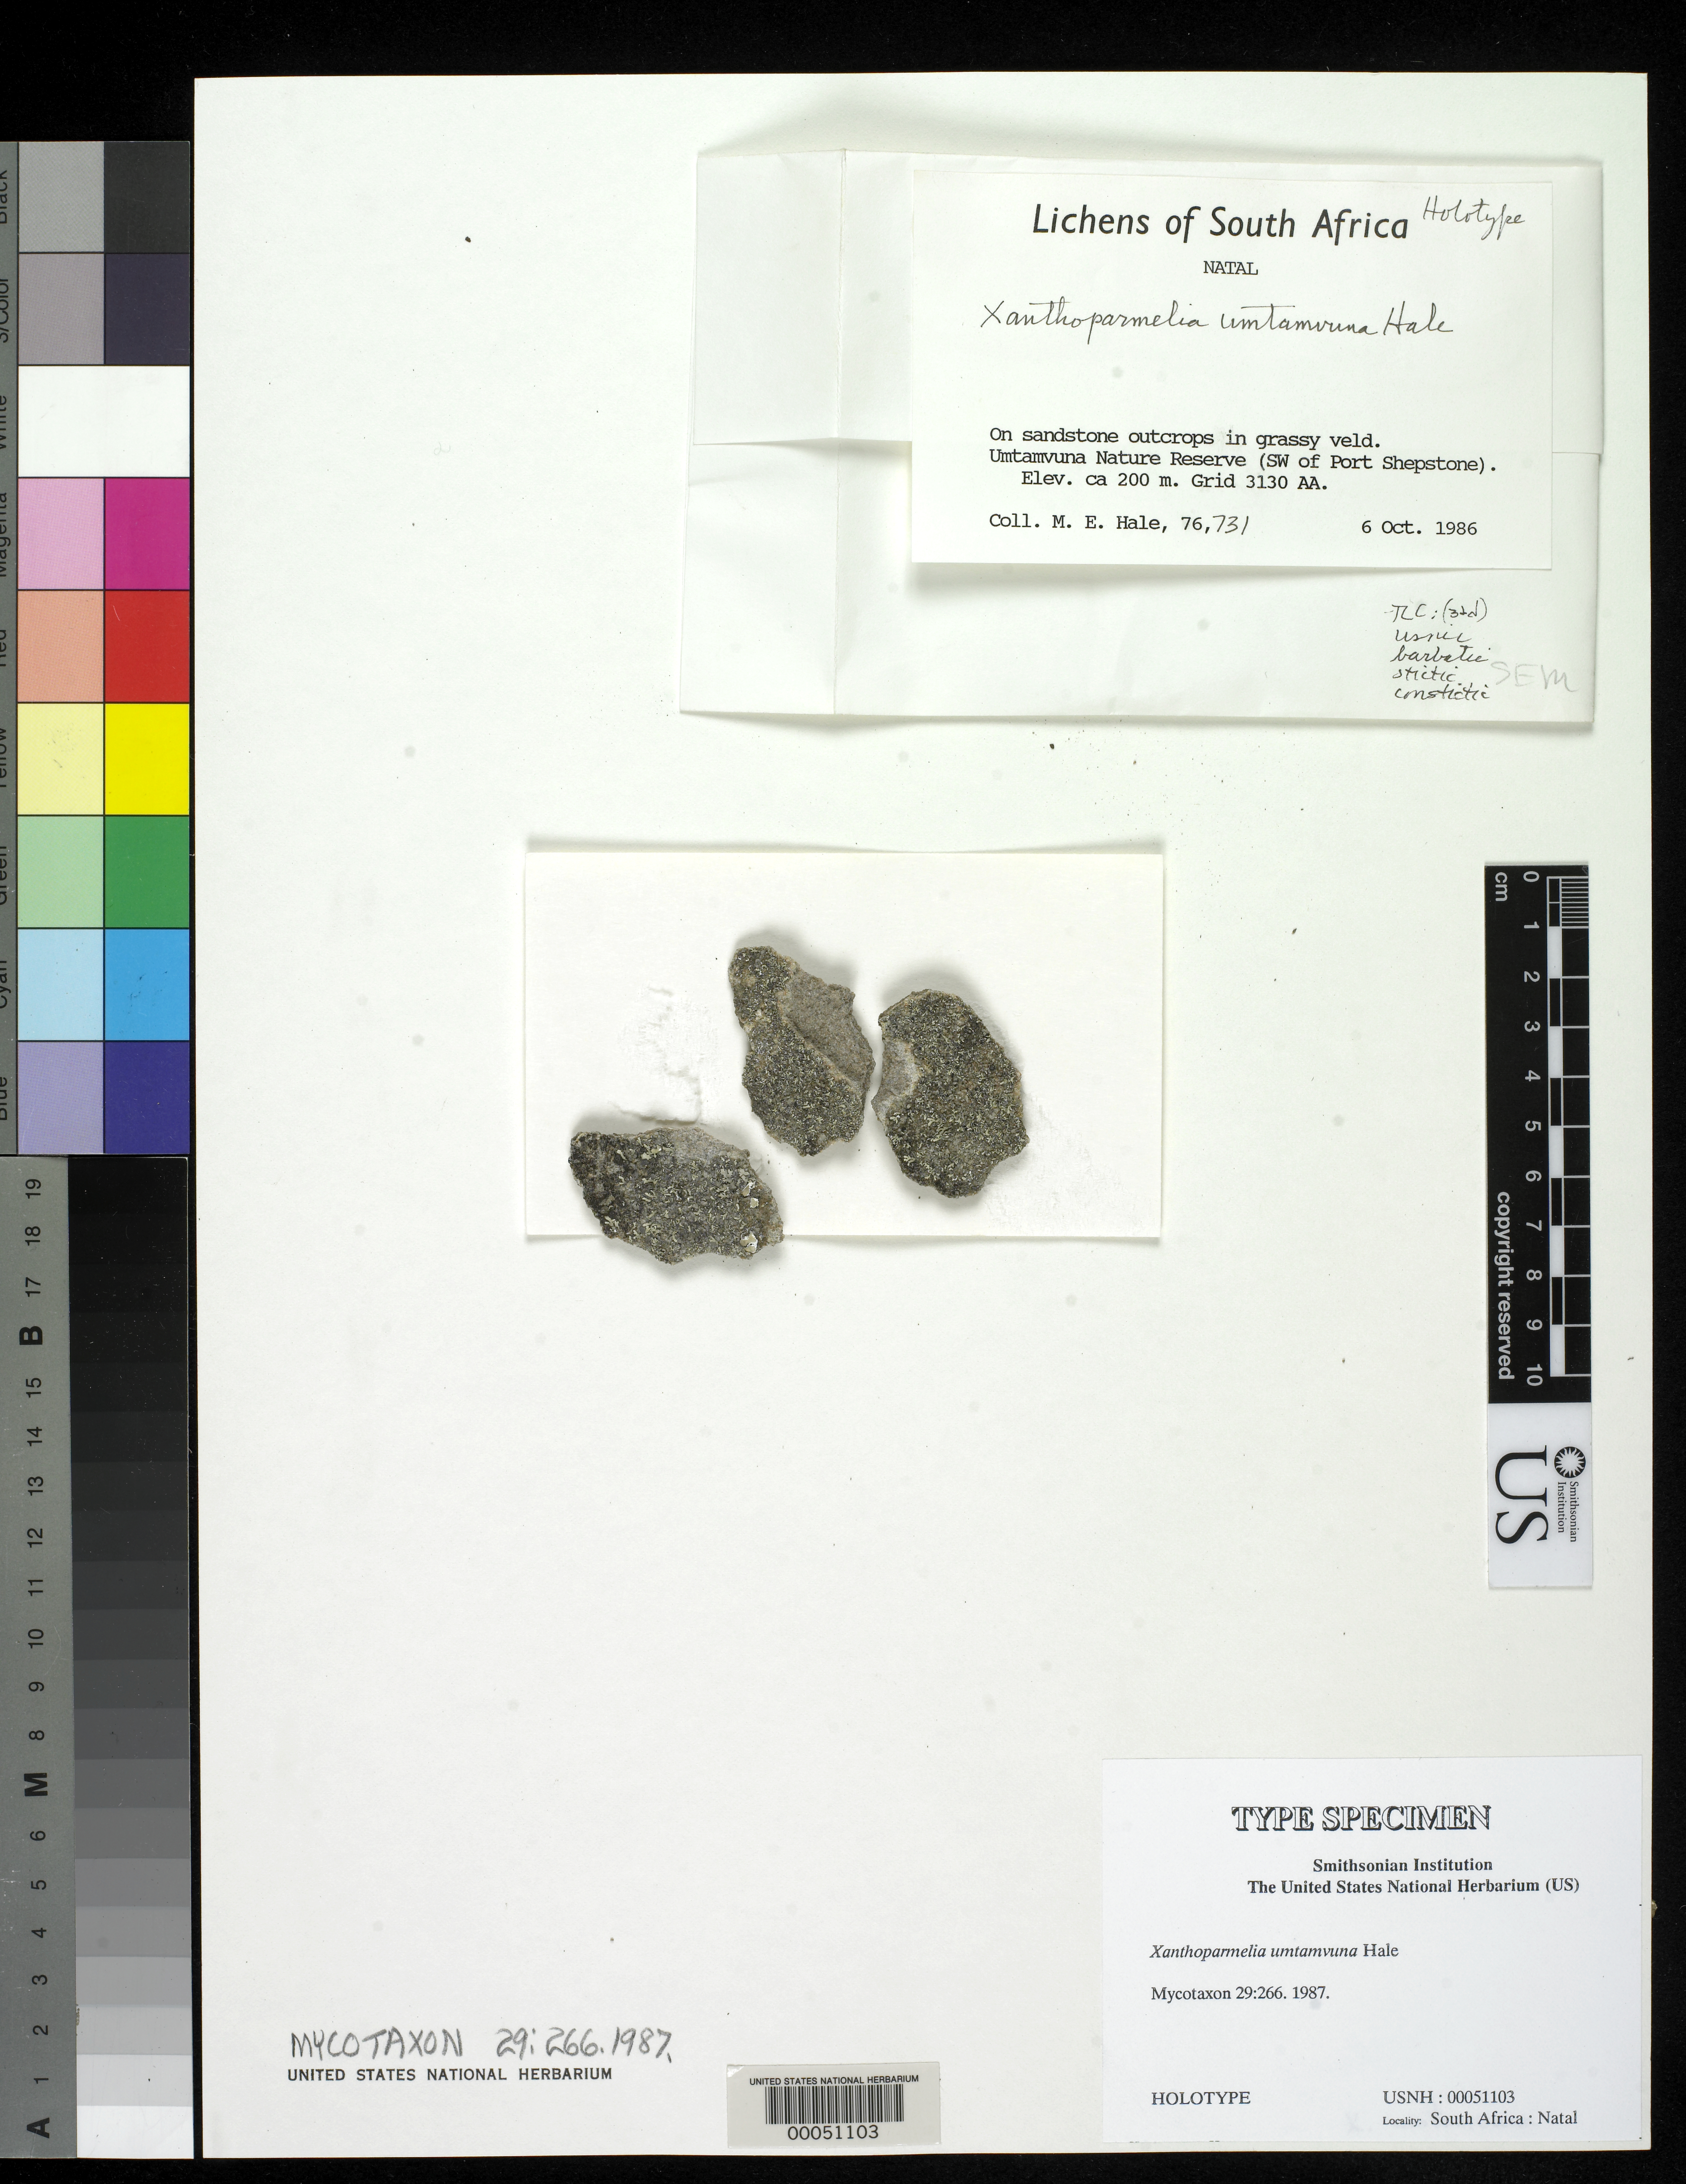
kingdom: Fungi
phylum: Ascomycota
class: Lecanoromycetes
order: Lecanorales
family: Parmeliaceae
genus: Xanthoparmelia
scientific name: Xanthoparmelia umtamvuna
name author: Hale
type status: Holotype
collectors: M. Hale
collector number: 76731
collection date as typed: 06 Oct 1986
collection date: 1986-10-06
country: South Africa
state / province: KwaZulu-Natal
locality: Grid 3130 AA. Umtamvuna Nature Reserve, SW of Port Shepstone, on sandstone outcrops in grassy veld.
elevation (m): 200